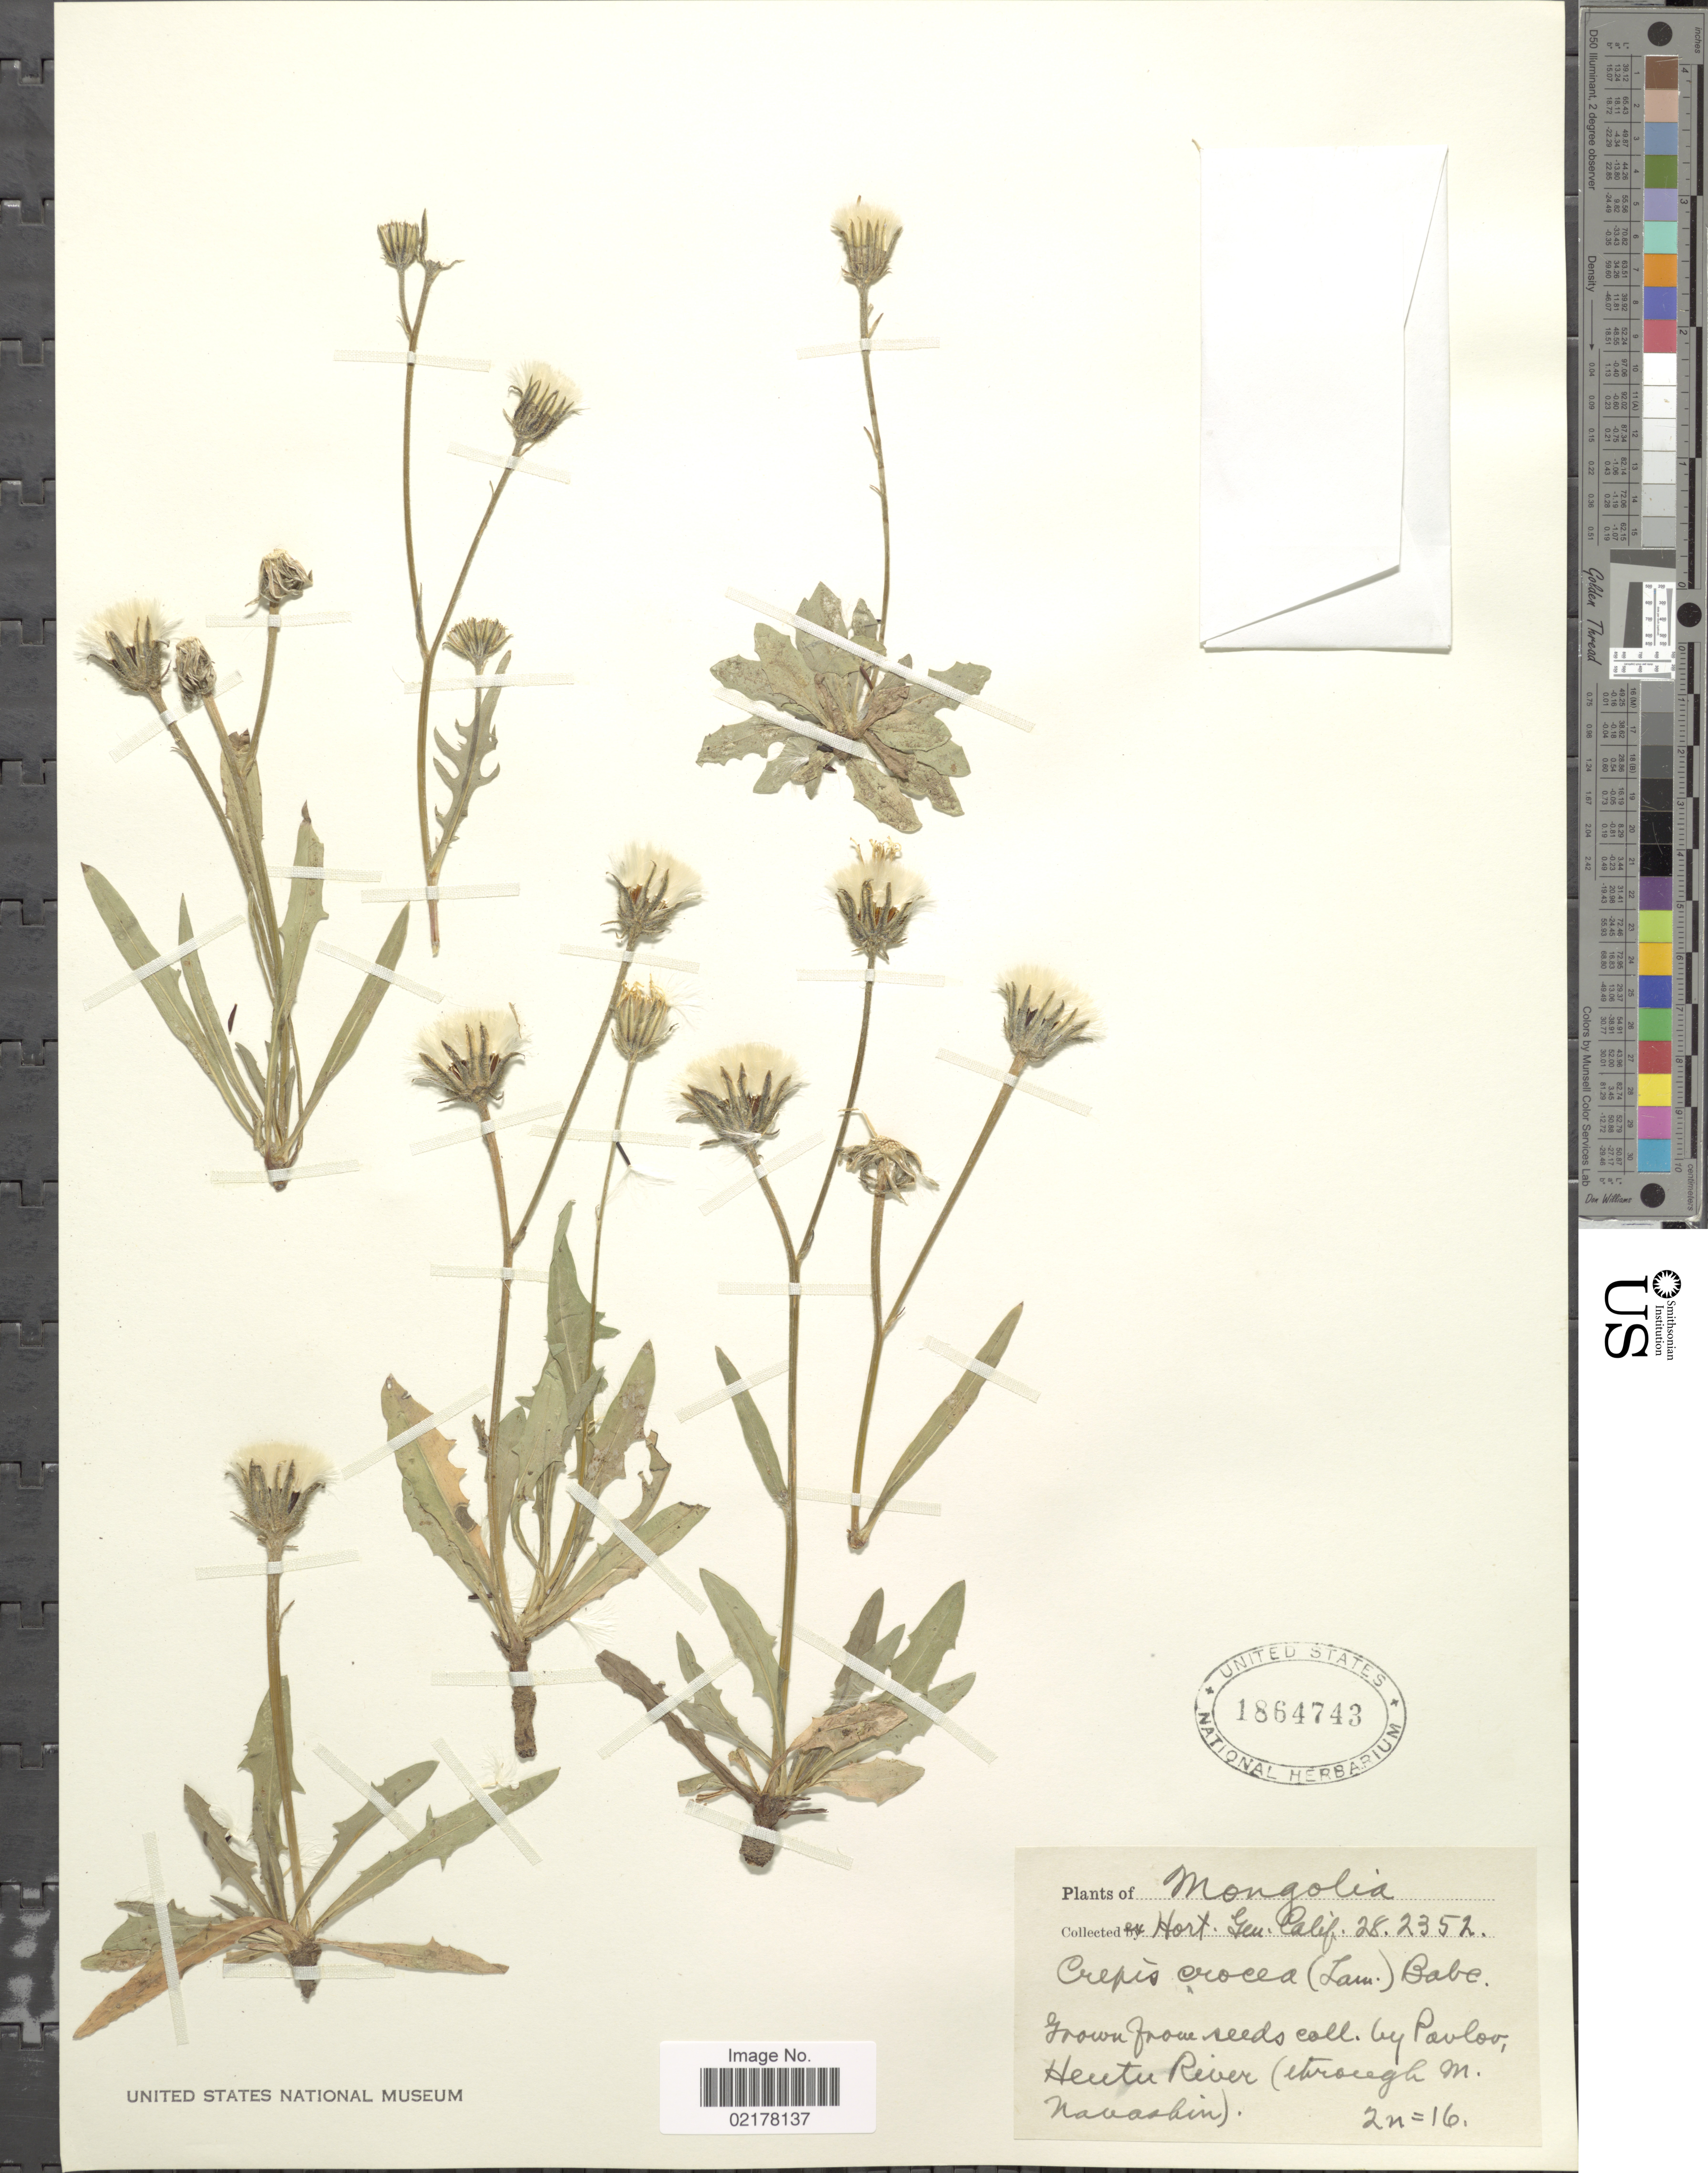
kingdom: Plantae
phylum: Tracheophyta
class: Magnoliopsida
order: Asterales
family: Asteraceae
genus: Crepis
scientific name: Crepis crocea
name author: (Lam.) Babc.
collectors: Hort. Gen. Calif.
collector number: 282352?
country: Mongolia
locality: Mongolia [unsure placement]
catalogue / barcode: US 1864743